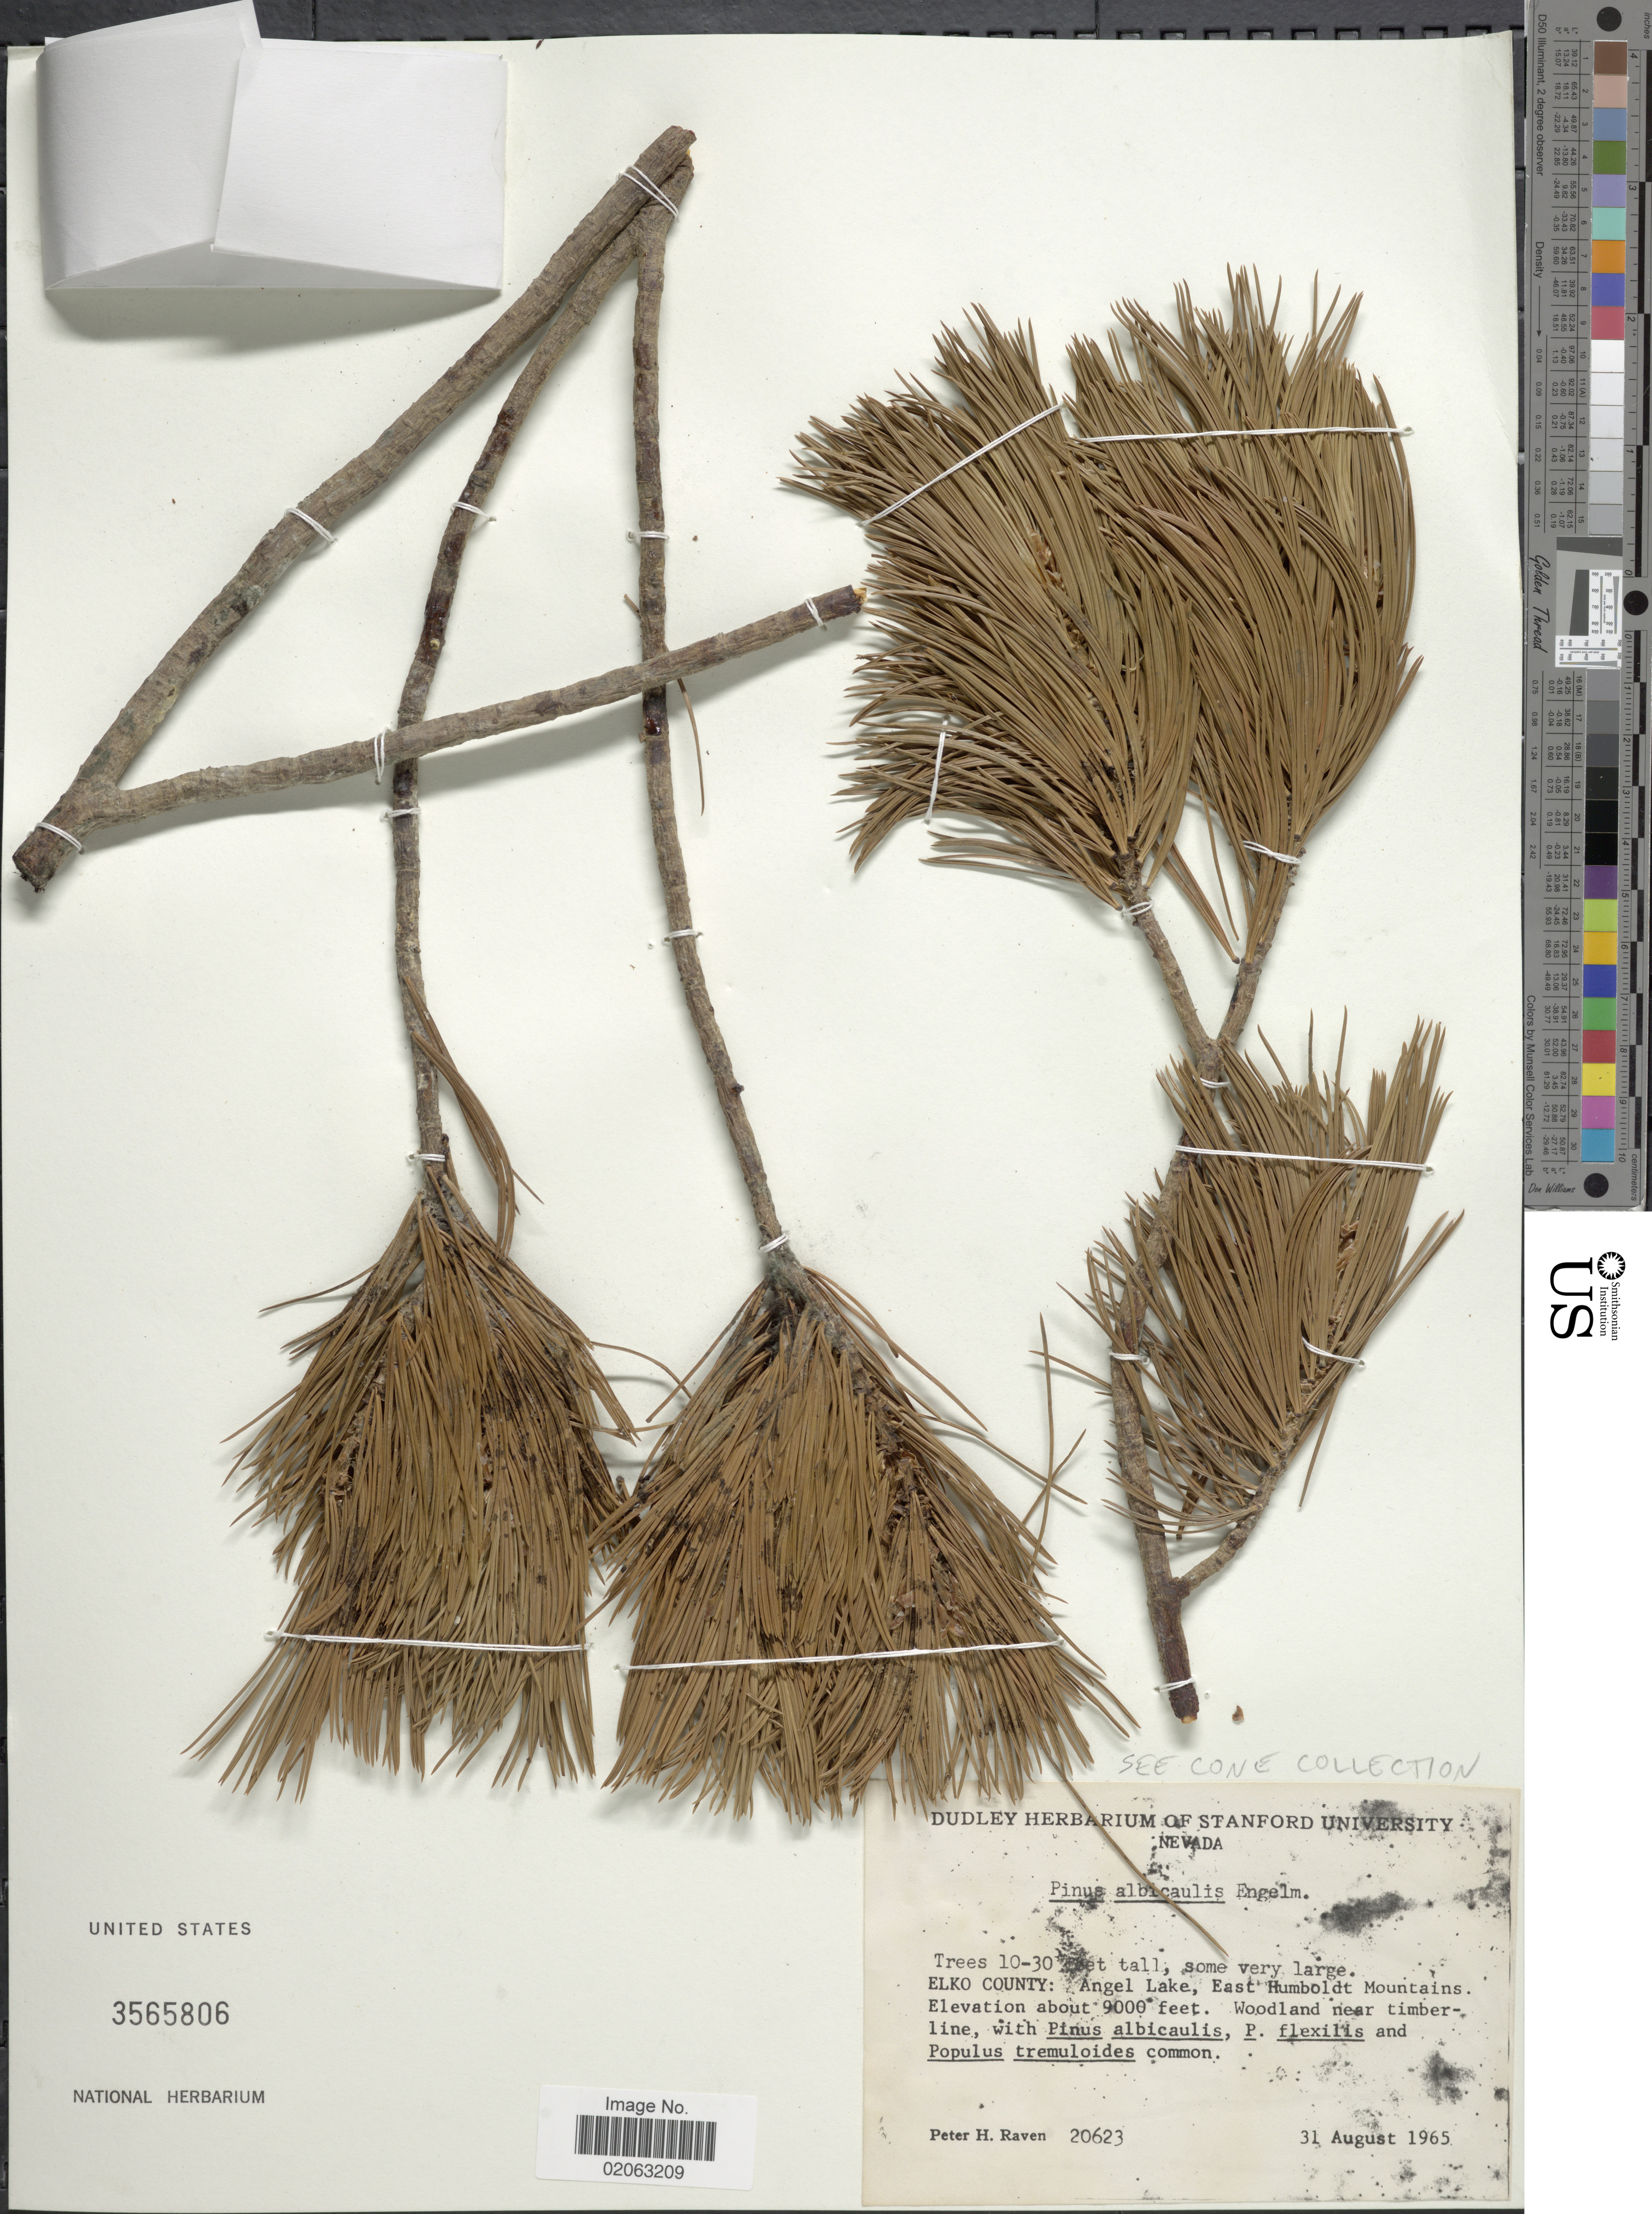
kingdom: Plantae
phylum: Tracheophyta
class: Pinopsida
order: Pinales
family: Pinaceae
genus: Pinus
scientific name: Pinus albicaulis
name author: Engelm.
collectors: P. Raven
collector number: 20623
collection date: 1965-08-31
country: United States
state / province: Nevada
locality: Elko County: Angel Lake, East Humboldt Mountains, Woodland near timberline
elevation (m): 2743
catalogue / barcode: US 3565806